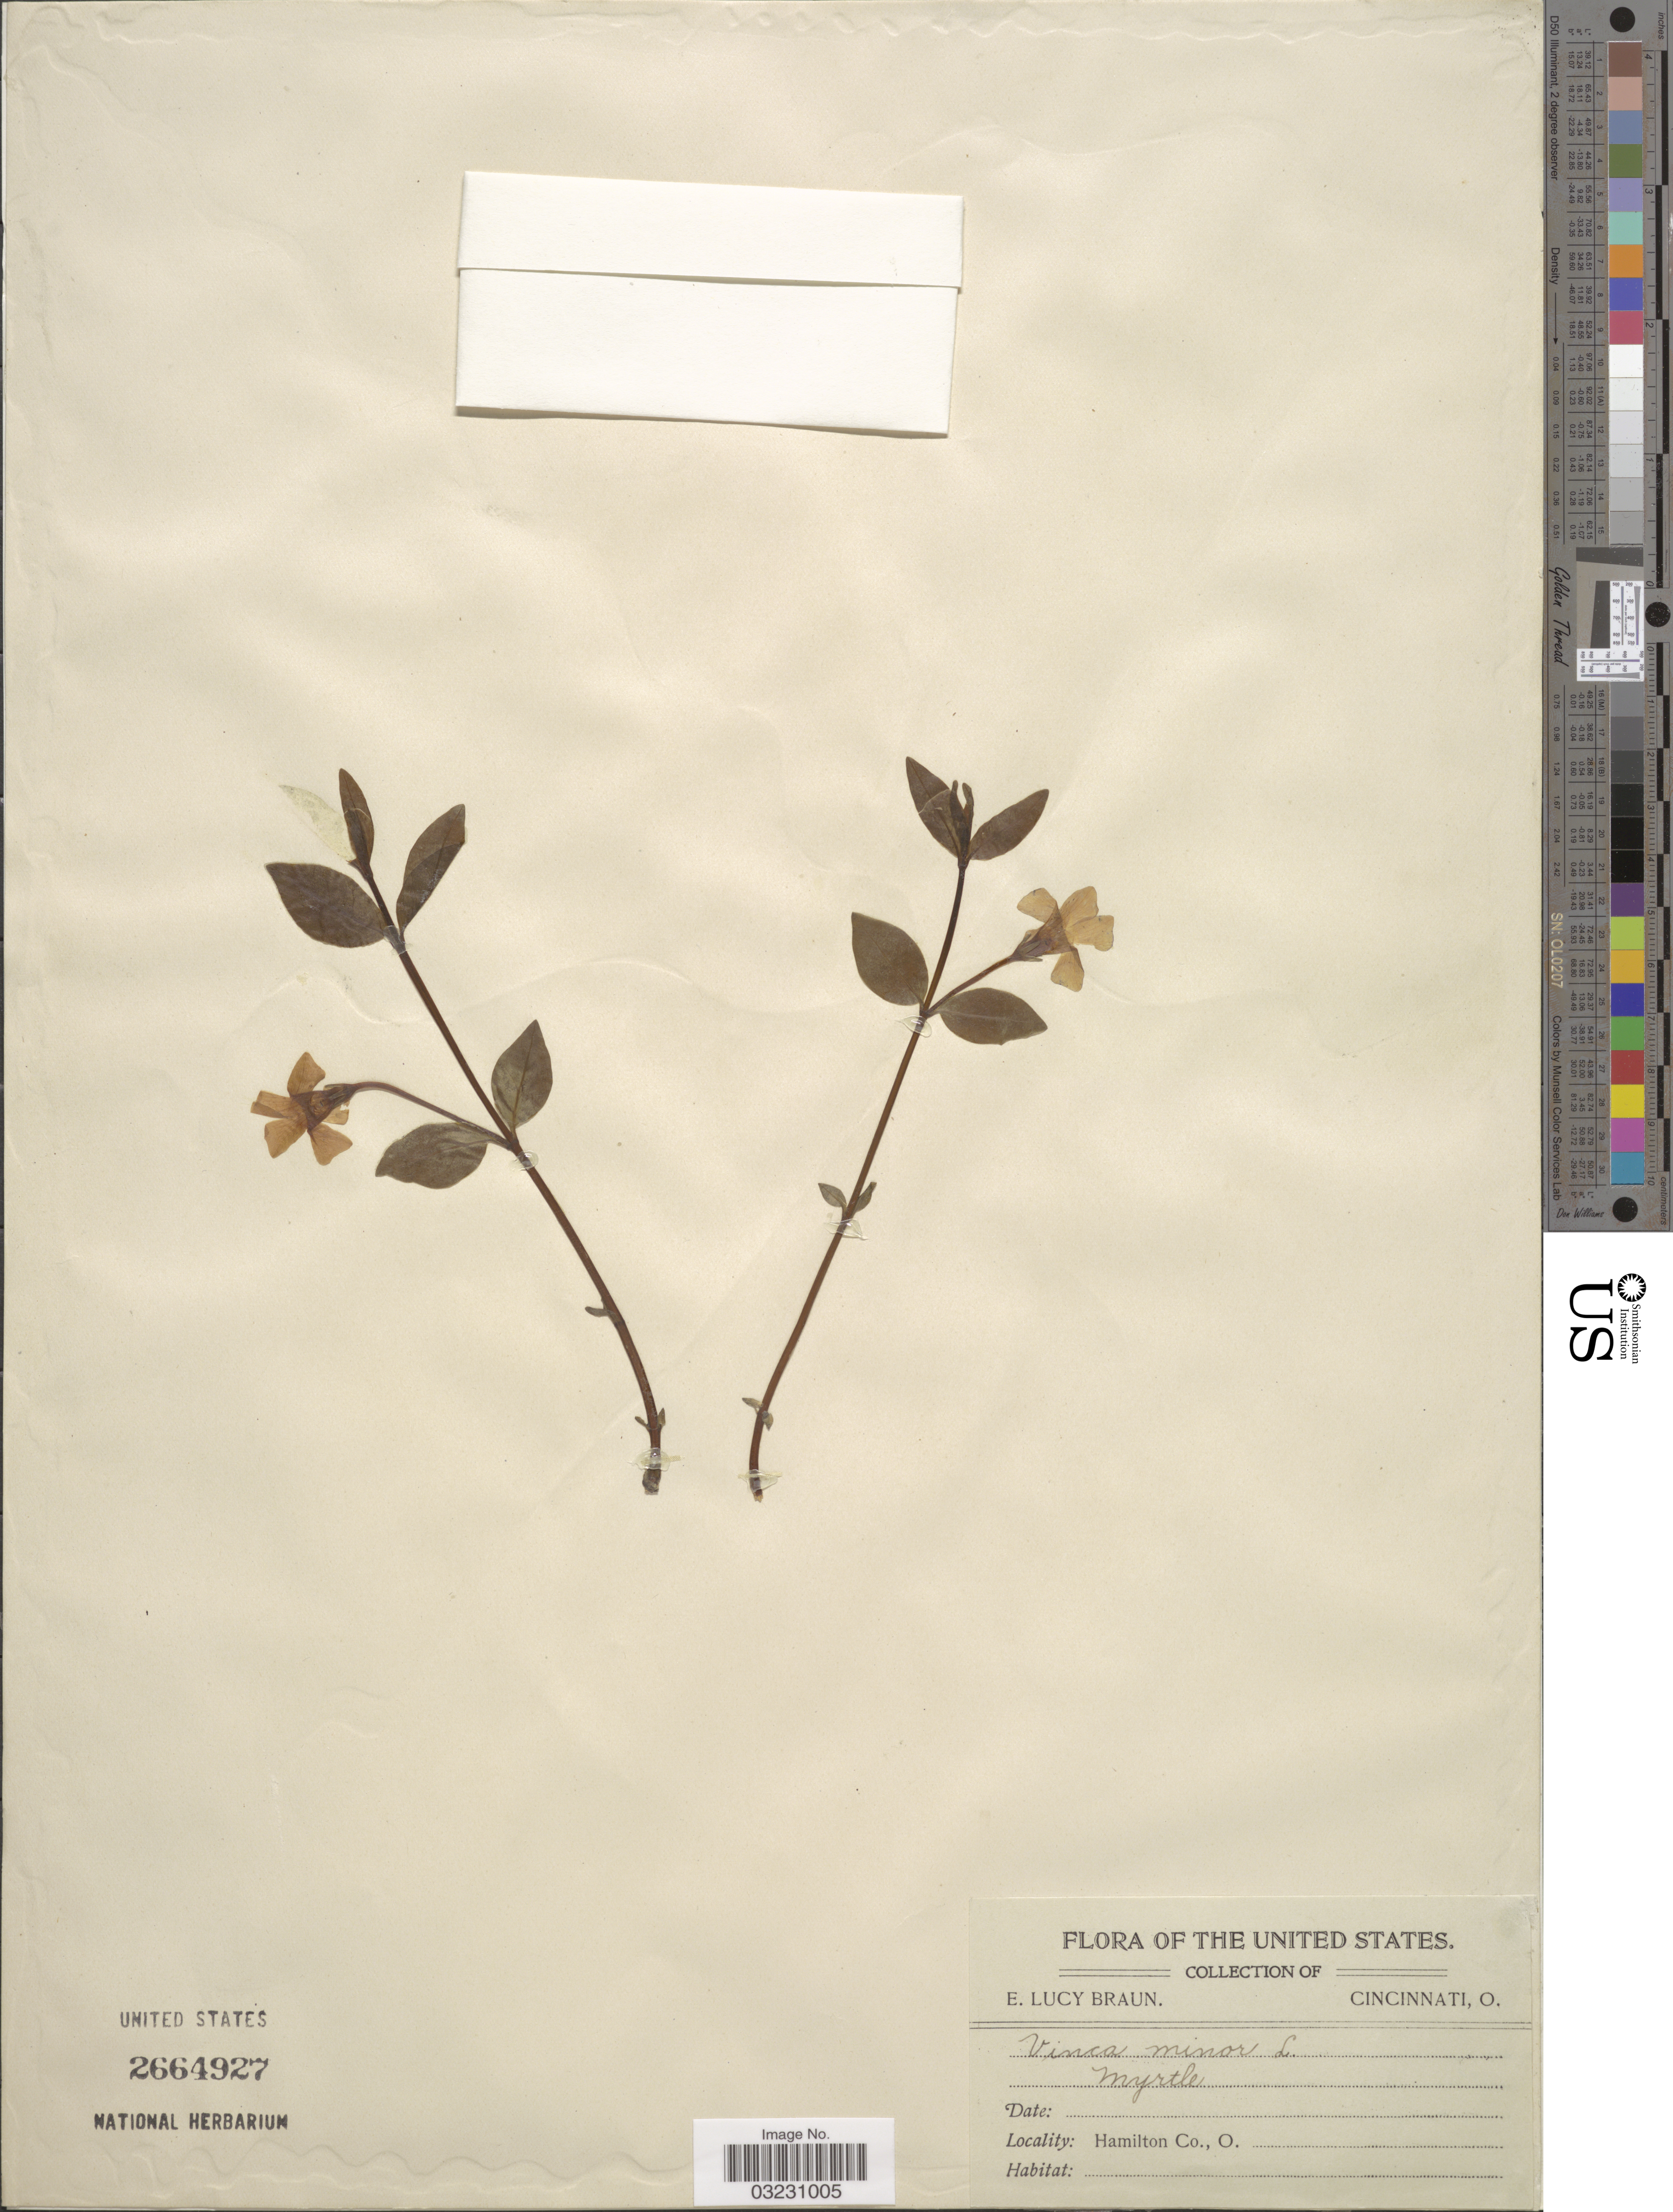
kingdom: Plantae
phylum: Tracheophyta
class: Magnoliopsida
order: Gentianales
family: Apocynaceae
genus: Vinca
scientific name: Vinca minor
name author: L.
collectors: E. Braun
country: United States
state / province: Ohio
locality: Hamilton Co.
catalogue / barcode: US 2664927